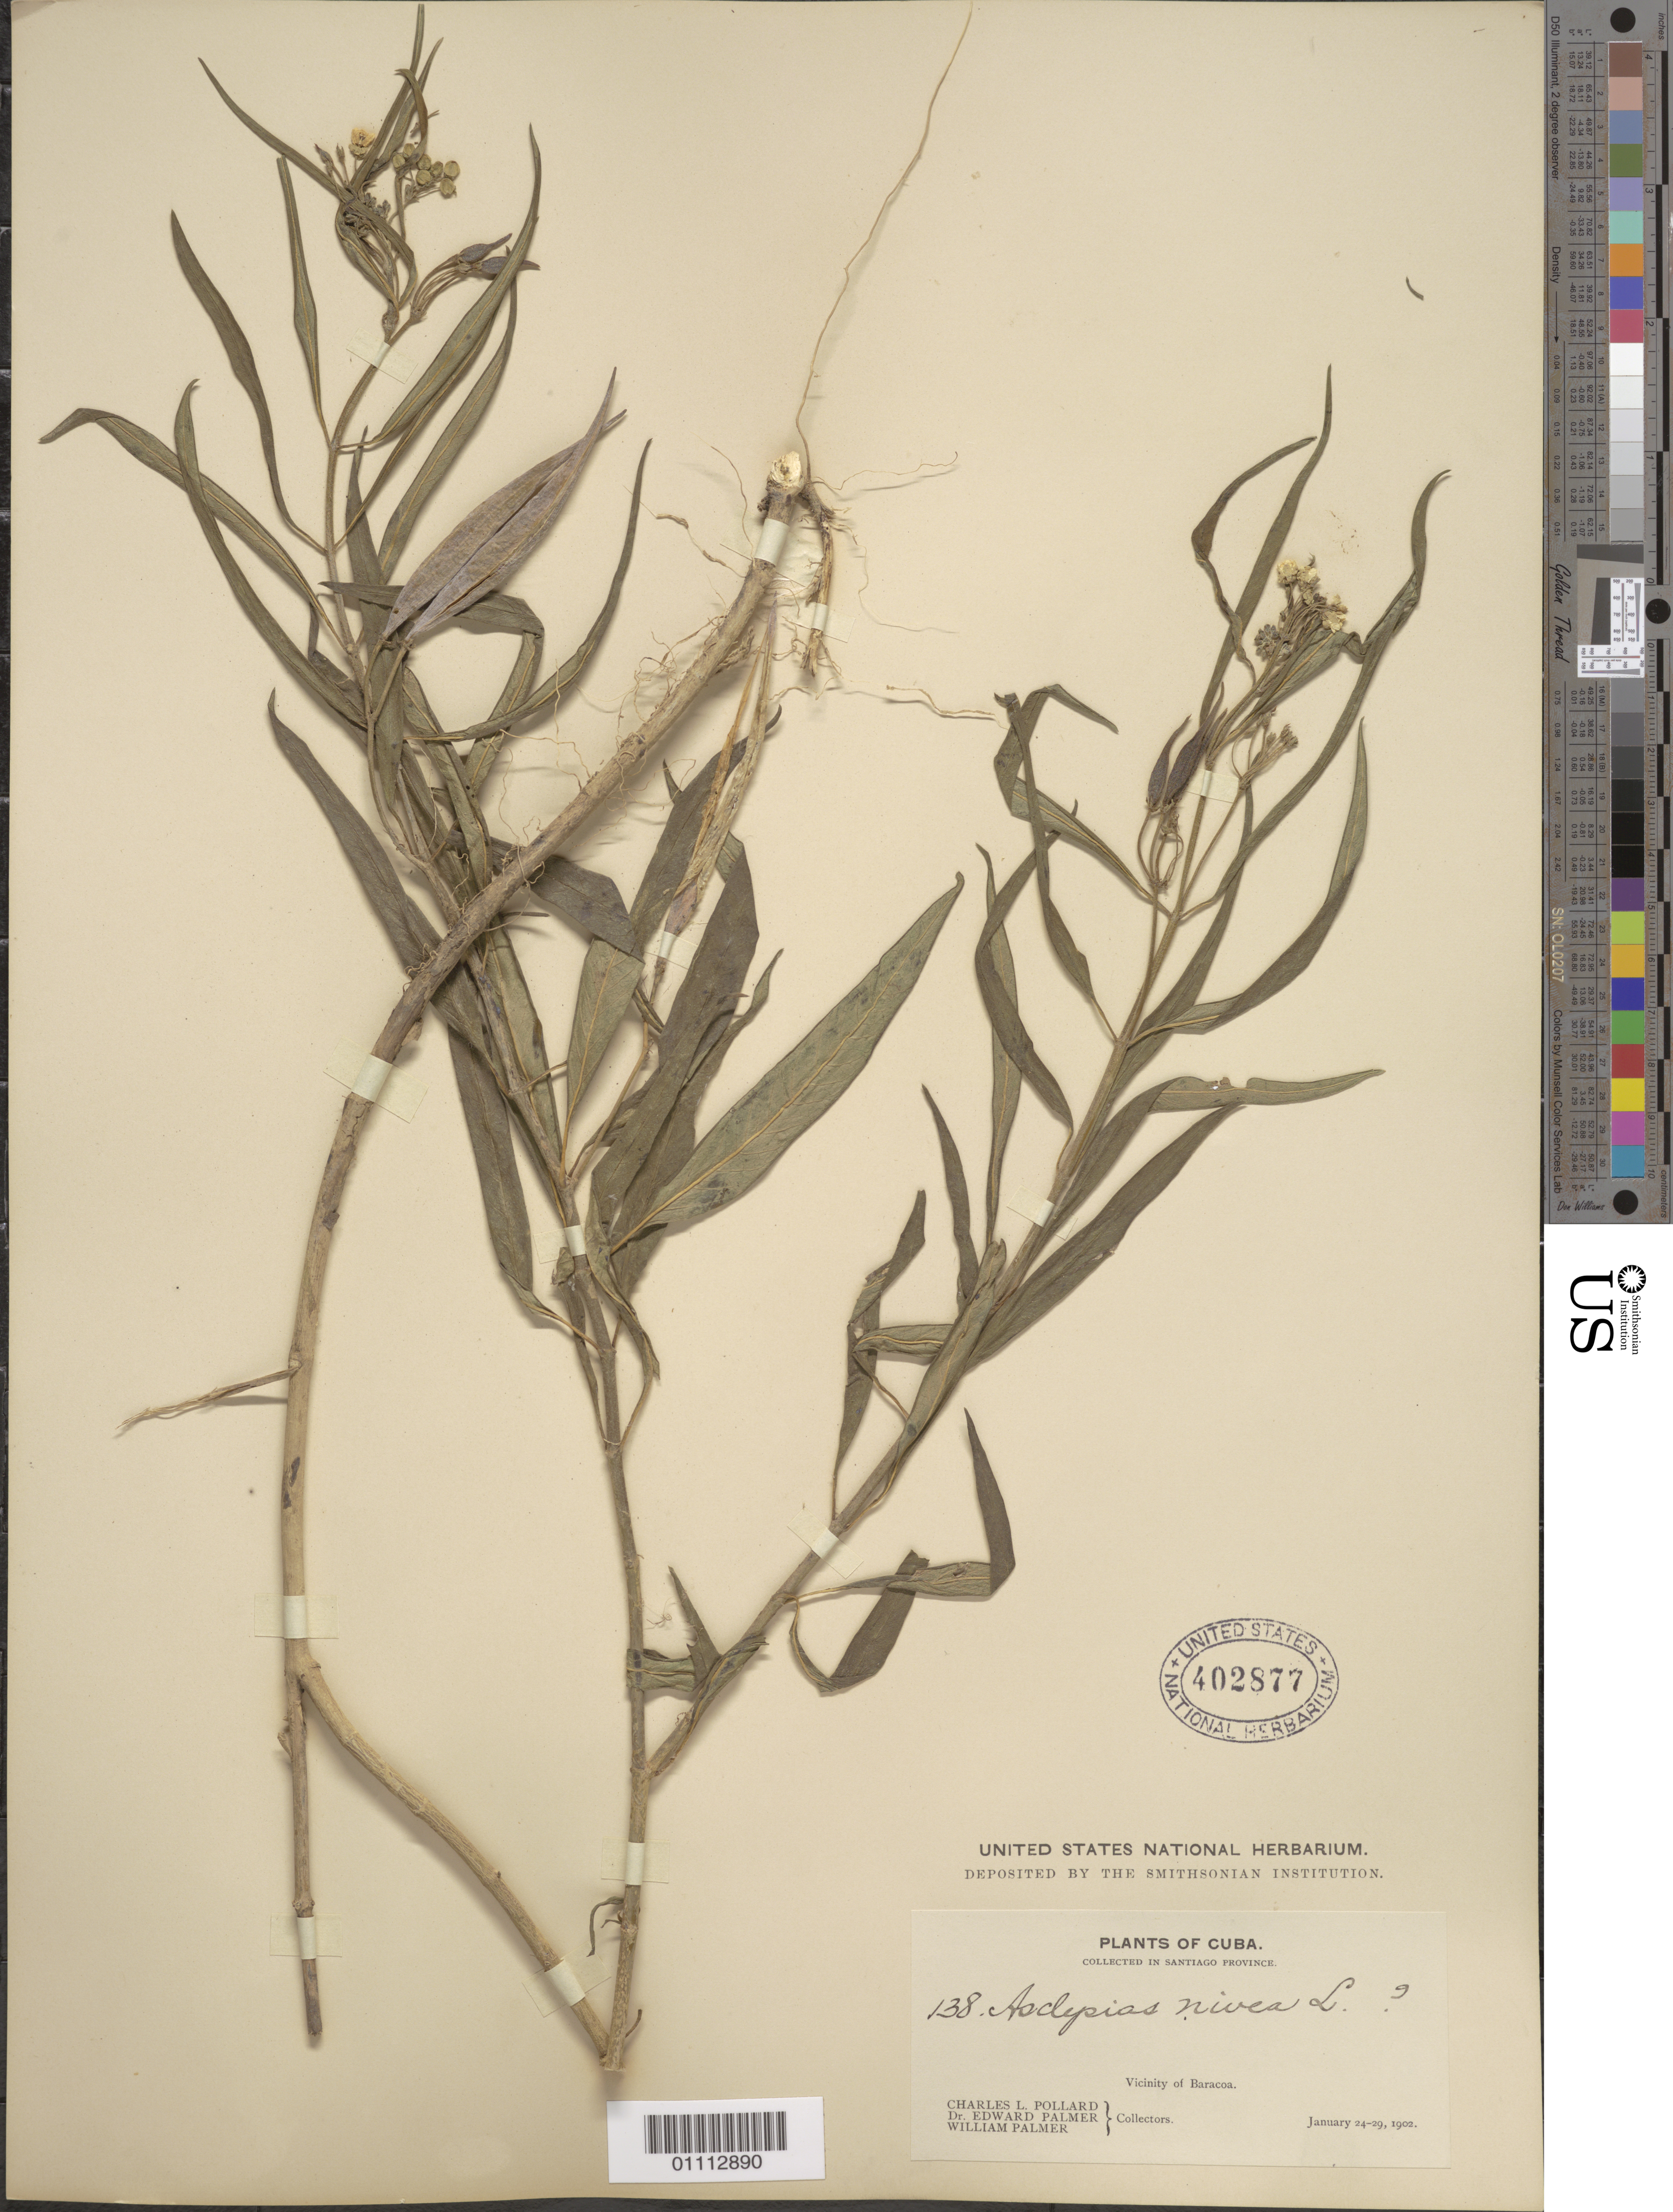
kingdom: Plantae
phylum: Tracheophyta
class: Magnoliopsida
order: Gentianales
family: Apocynaceae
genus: Asclepias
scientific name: Asclepias nivea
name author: L.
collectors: C. L. Pollard, E. Palmer & W. Palmer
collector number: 138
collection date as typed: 24 Jan 1902 to 29 Jan 1902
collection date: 1902-01-24/1902-01-29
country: Cuba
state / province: Guantánamo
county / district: Baracoa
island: Cuba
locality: Vicinity of Baracoa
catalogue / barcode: US 402877